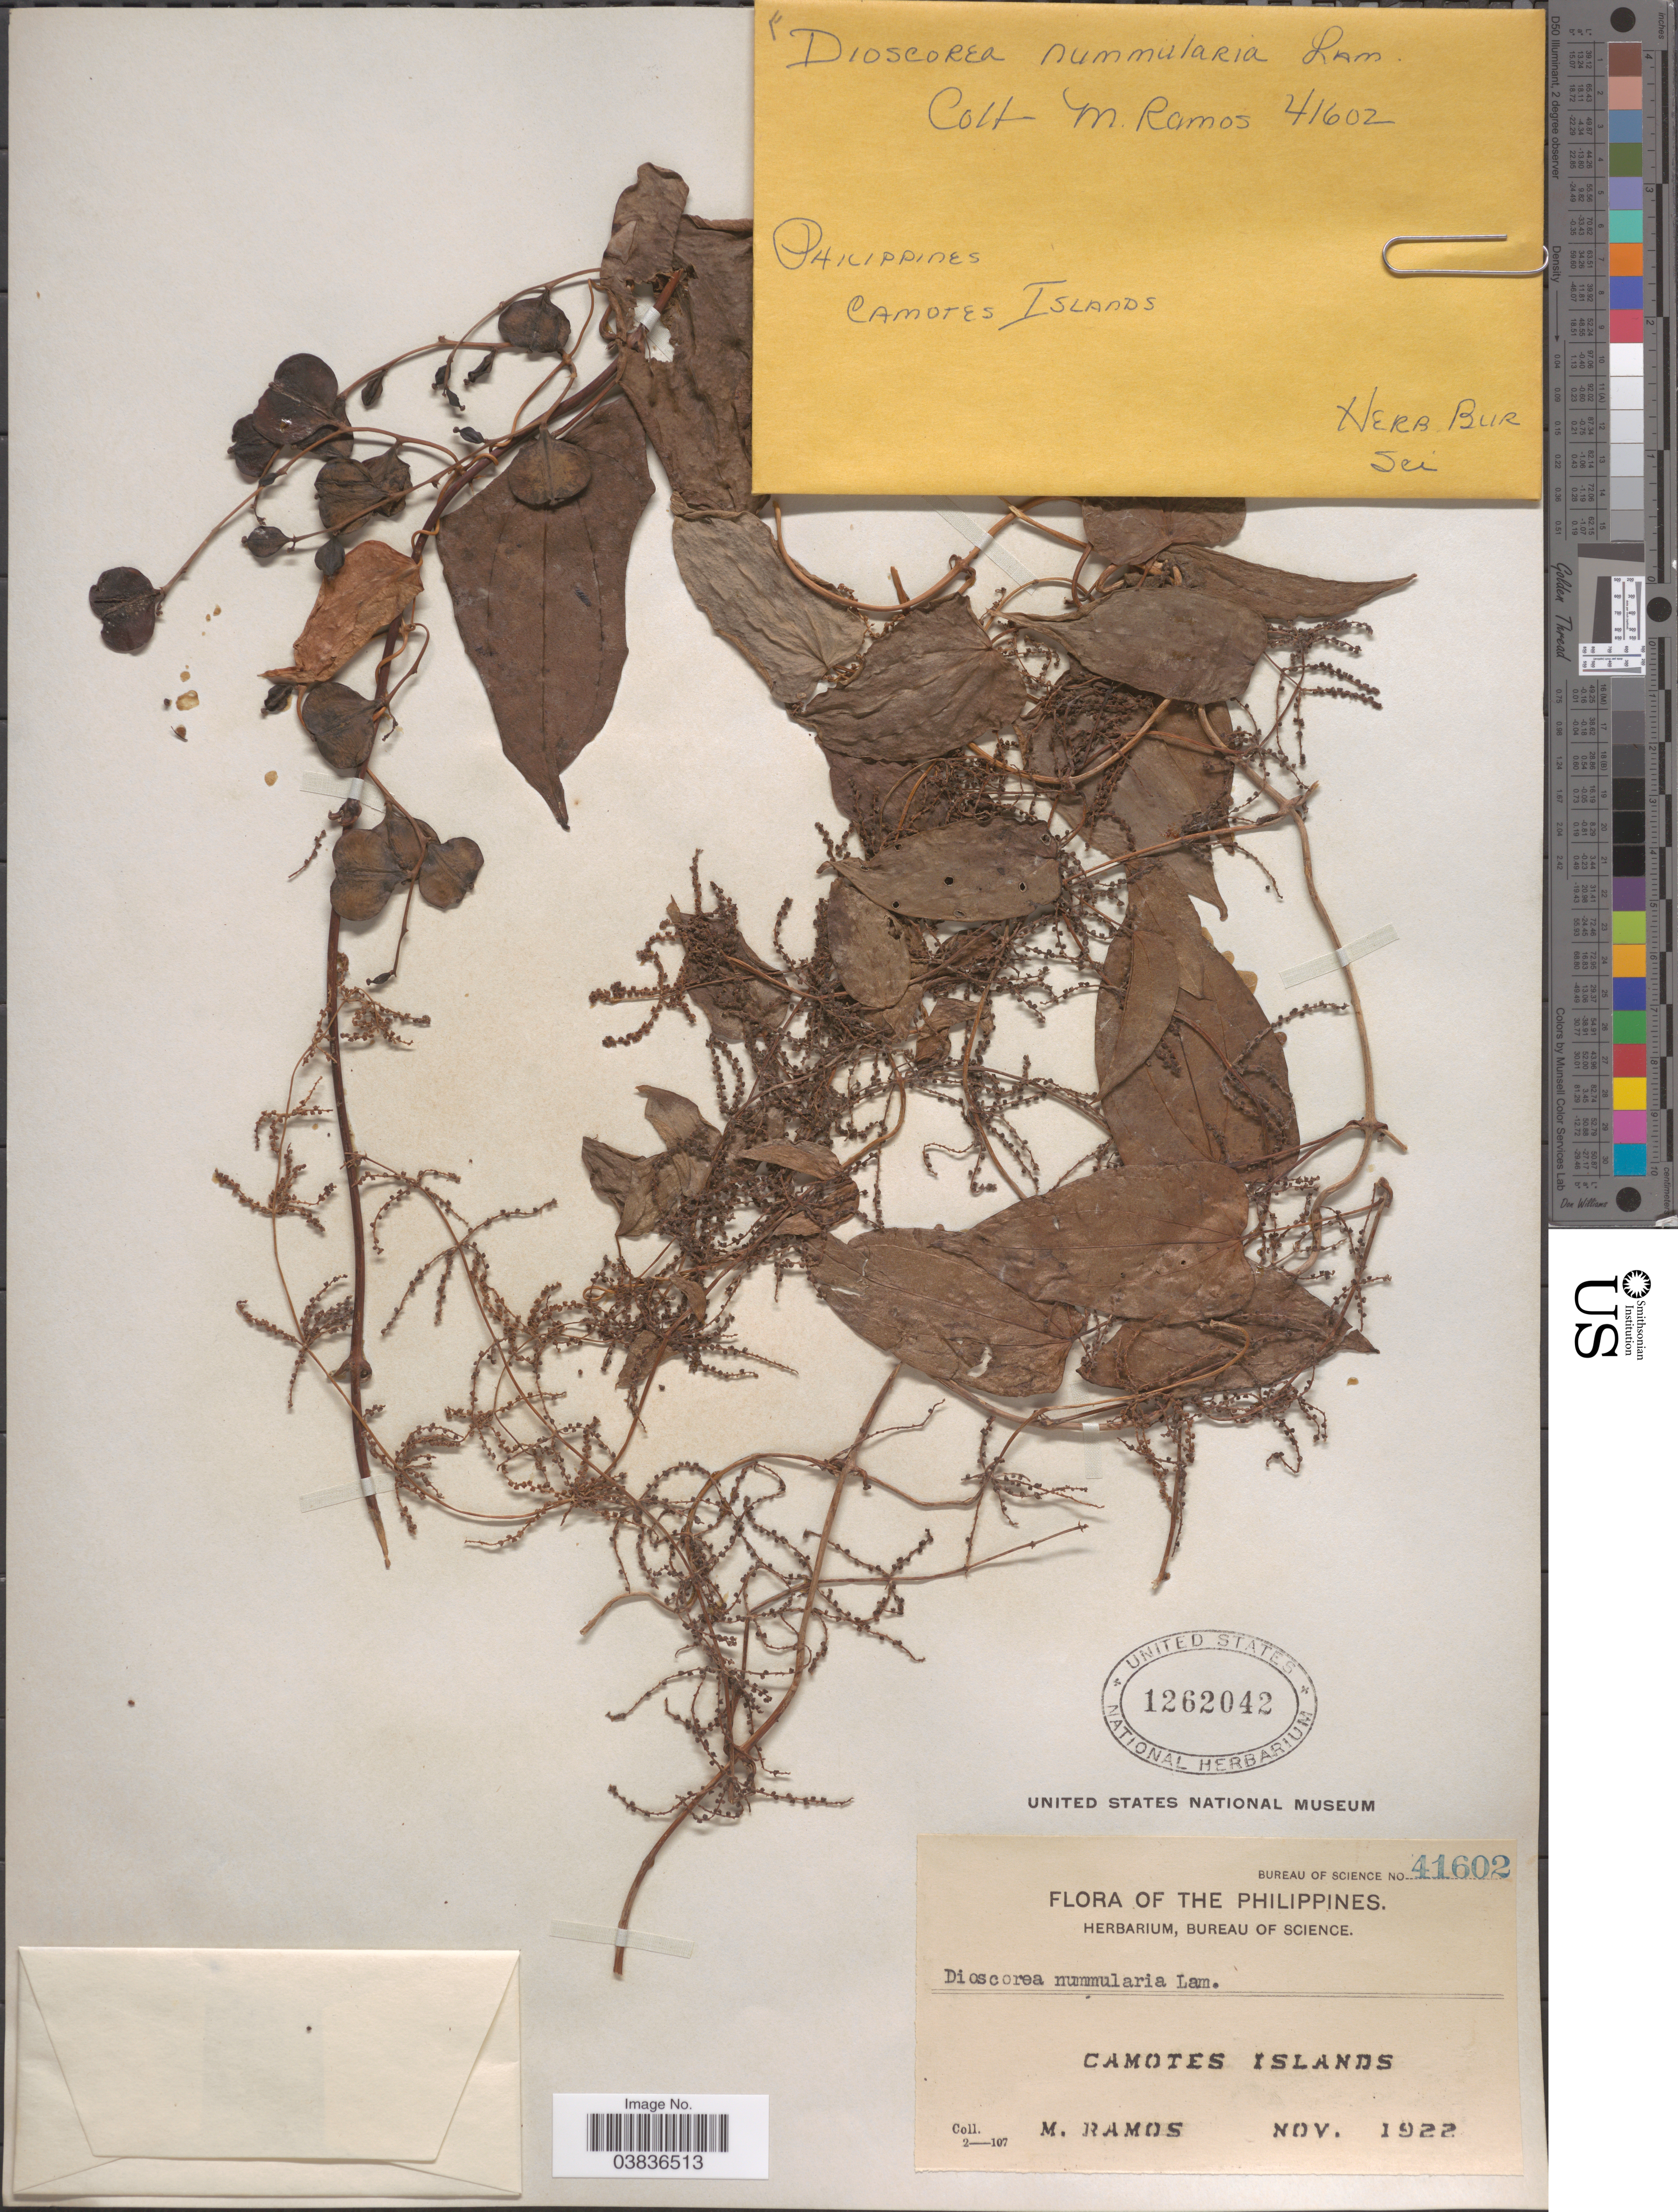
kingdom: Plantae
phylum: Tracheophyta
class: Liliopsida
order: Dioscoreales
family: Dioscoreaceae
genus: Dioscorea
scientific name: Dioscorea nummularia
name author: Lam.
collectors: M. Ramos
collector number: Bureau of Science 41602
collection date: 1922-11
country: Philippines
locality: Camotes Islands.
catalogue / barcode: US 1262042